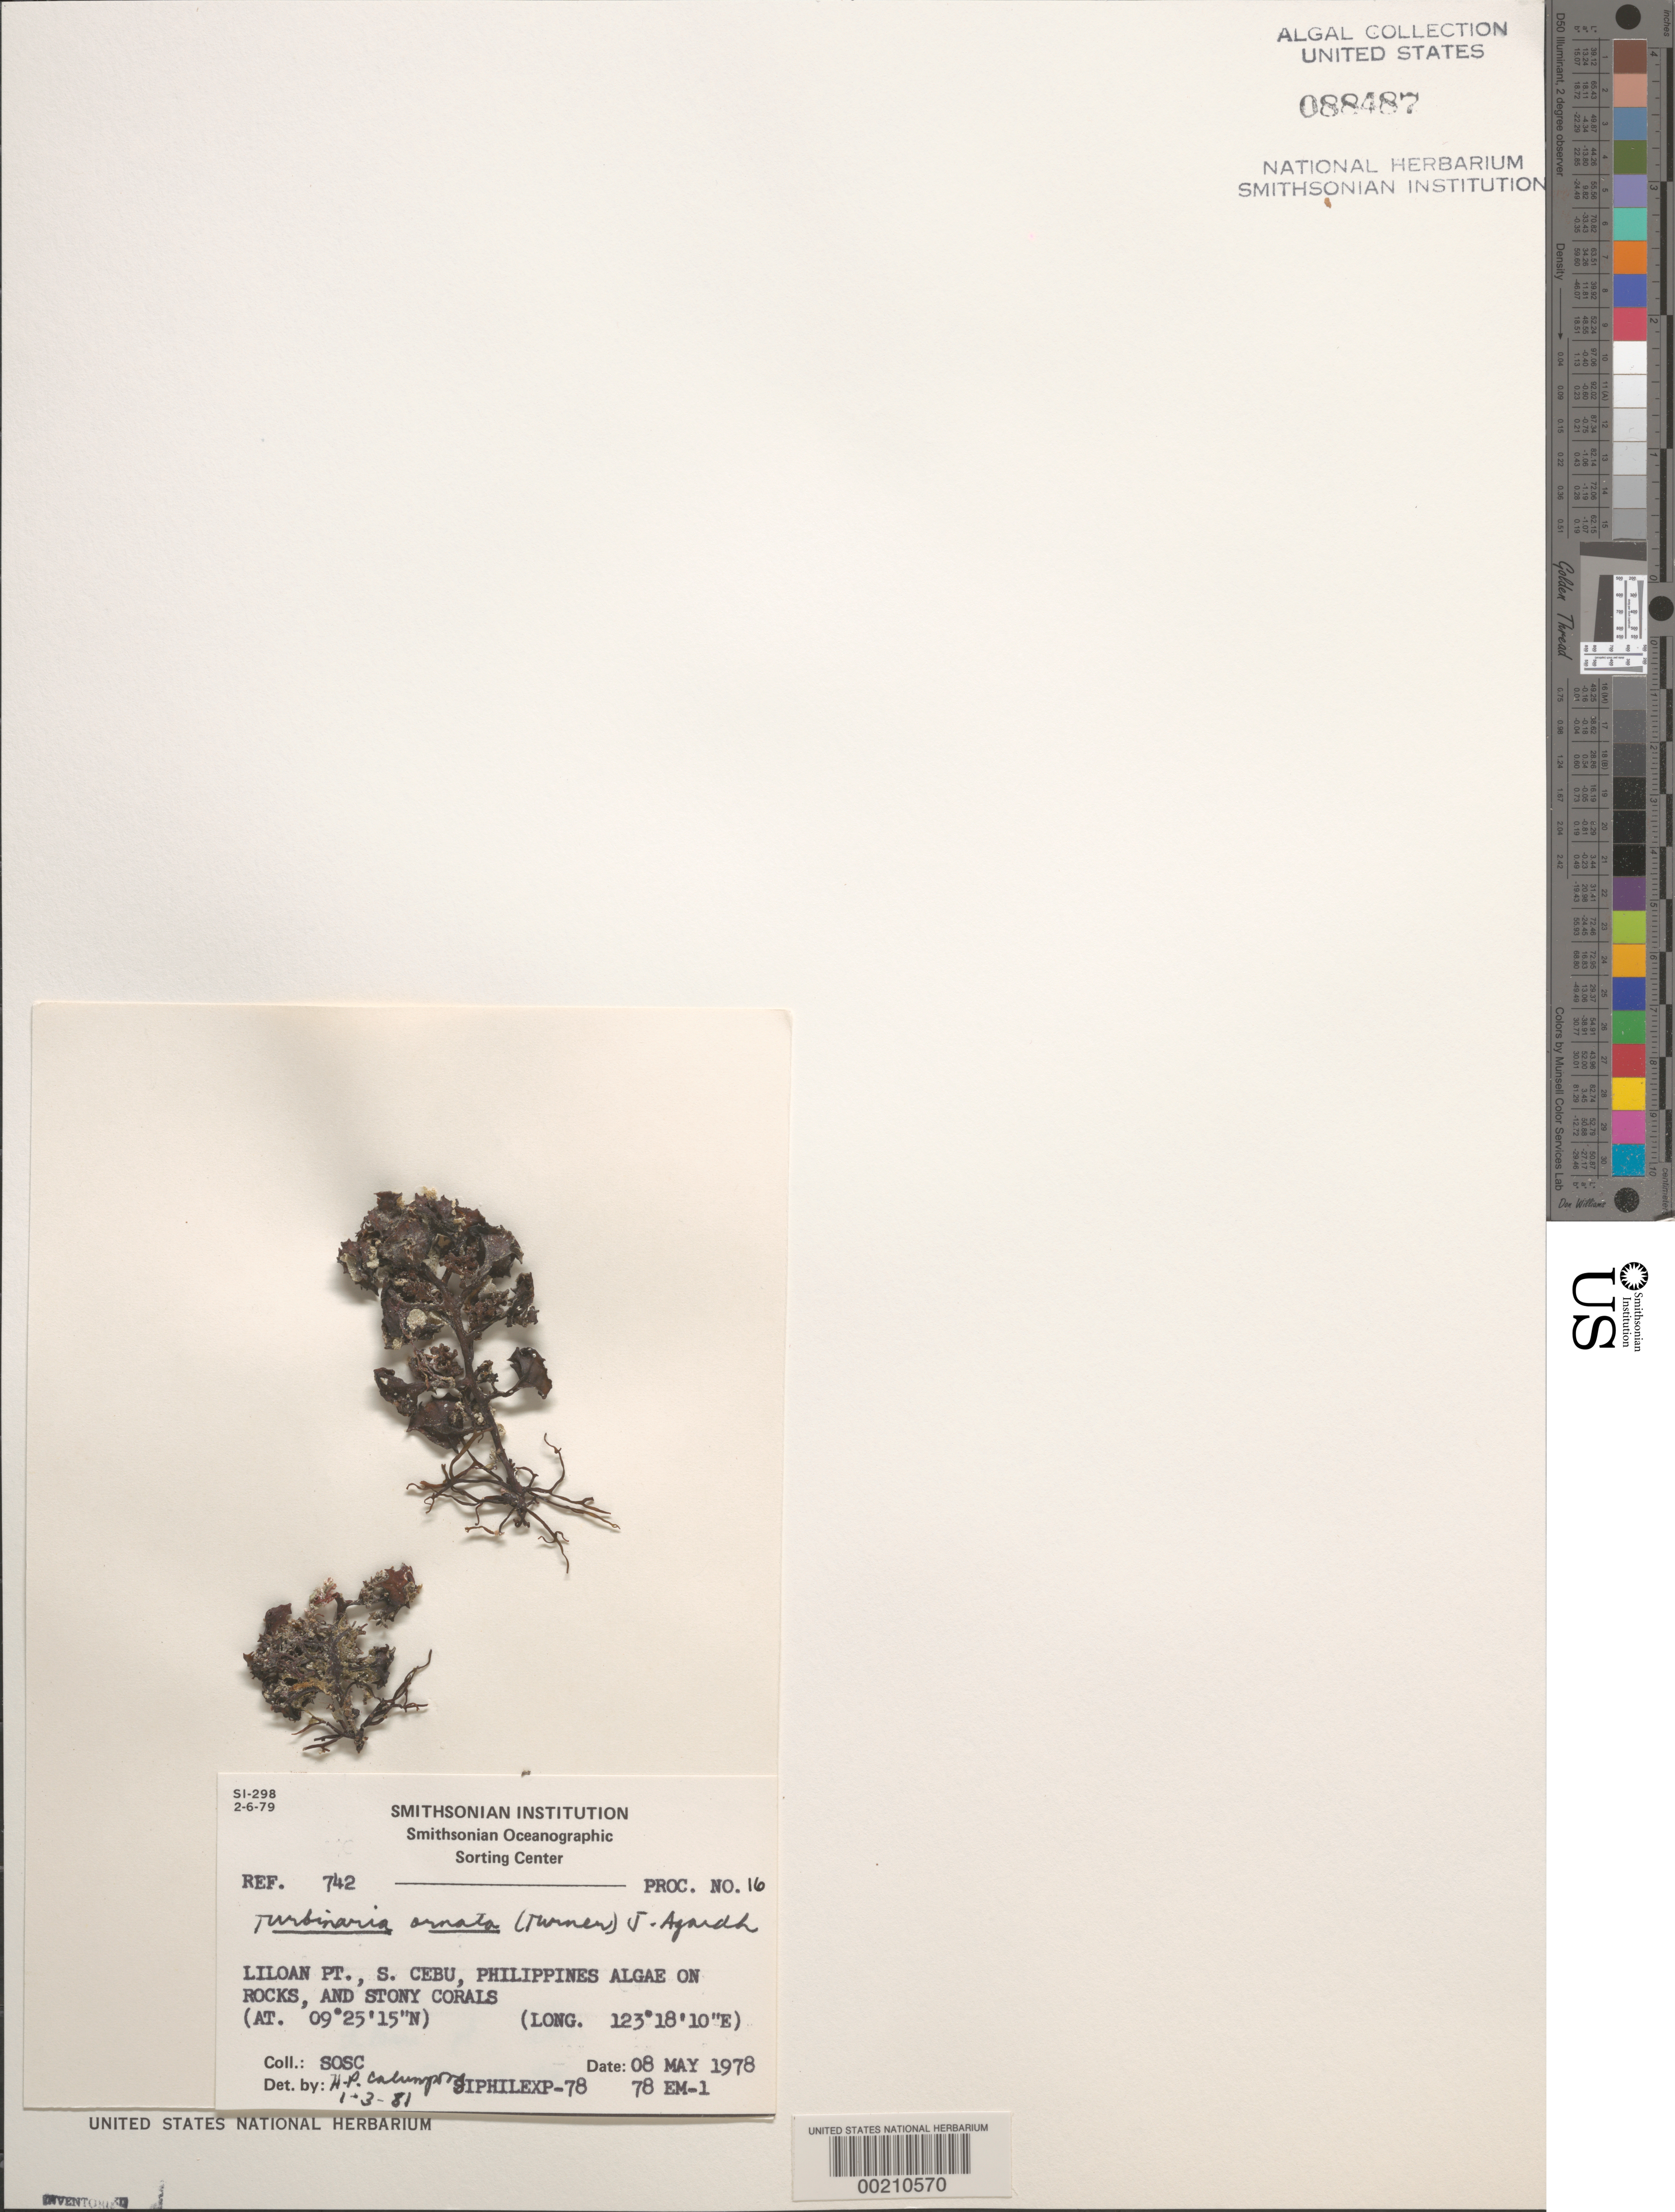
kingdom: Chromista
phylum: Ochrophyta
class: Phaeophyceae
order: Fucales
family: Sargassaceae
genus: Turbinaria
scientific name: Turbinaria ornata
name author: (Turner) J. Agardh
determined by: Calumpong, H. P.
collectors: SOSC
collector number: Station 78 Em-1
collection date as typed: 08 May 1978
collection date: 1978-05-08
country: Philippines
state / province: Central Visayas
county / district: Cebu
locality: Liloan point, cebu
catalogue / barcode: US 88487